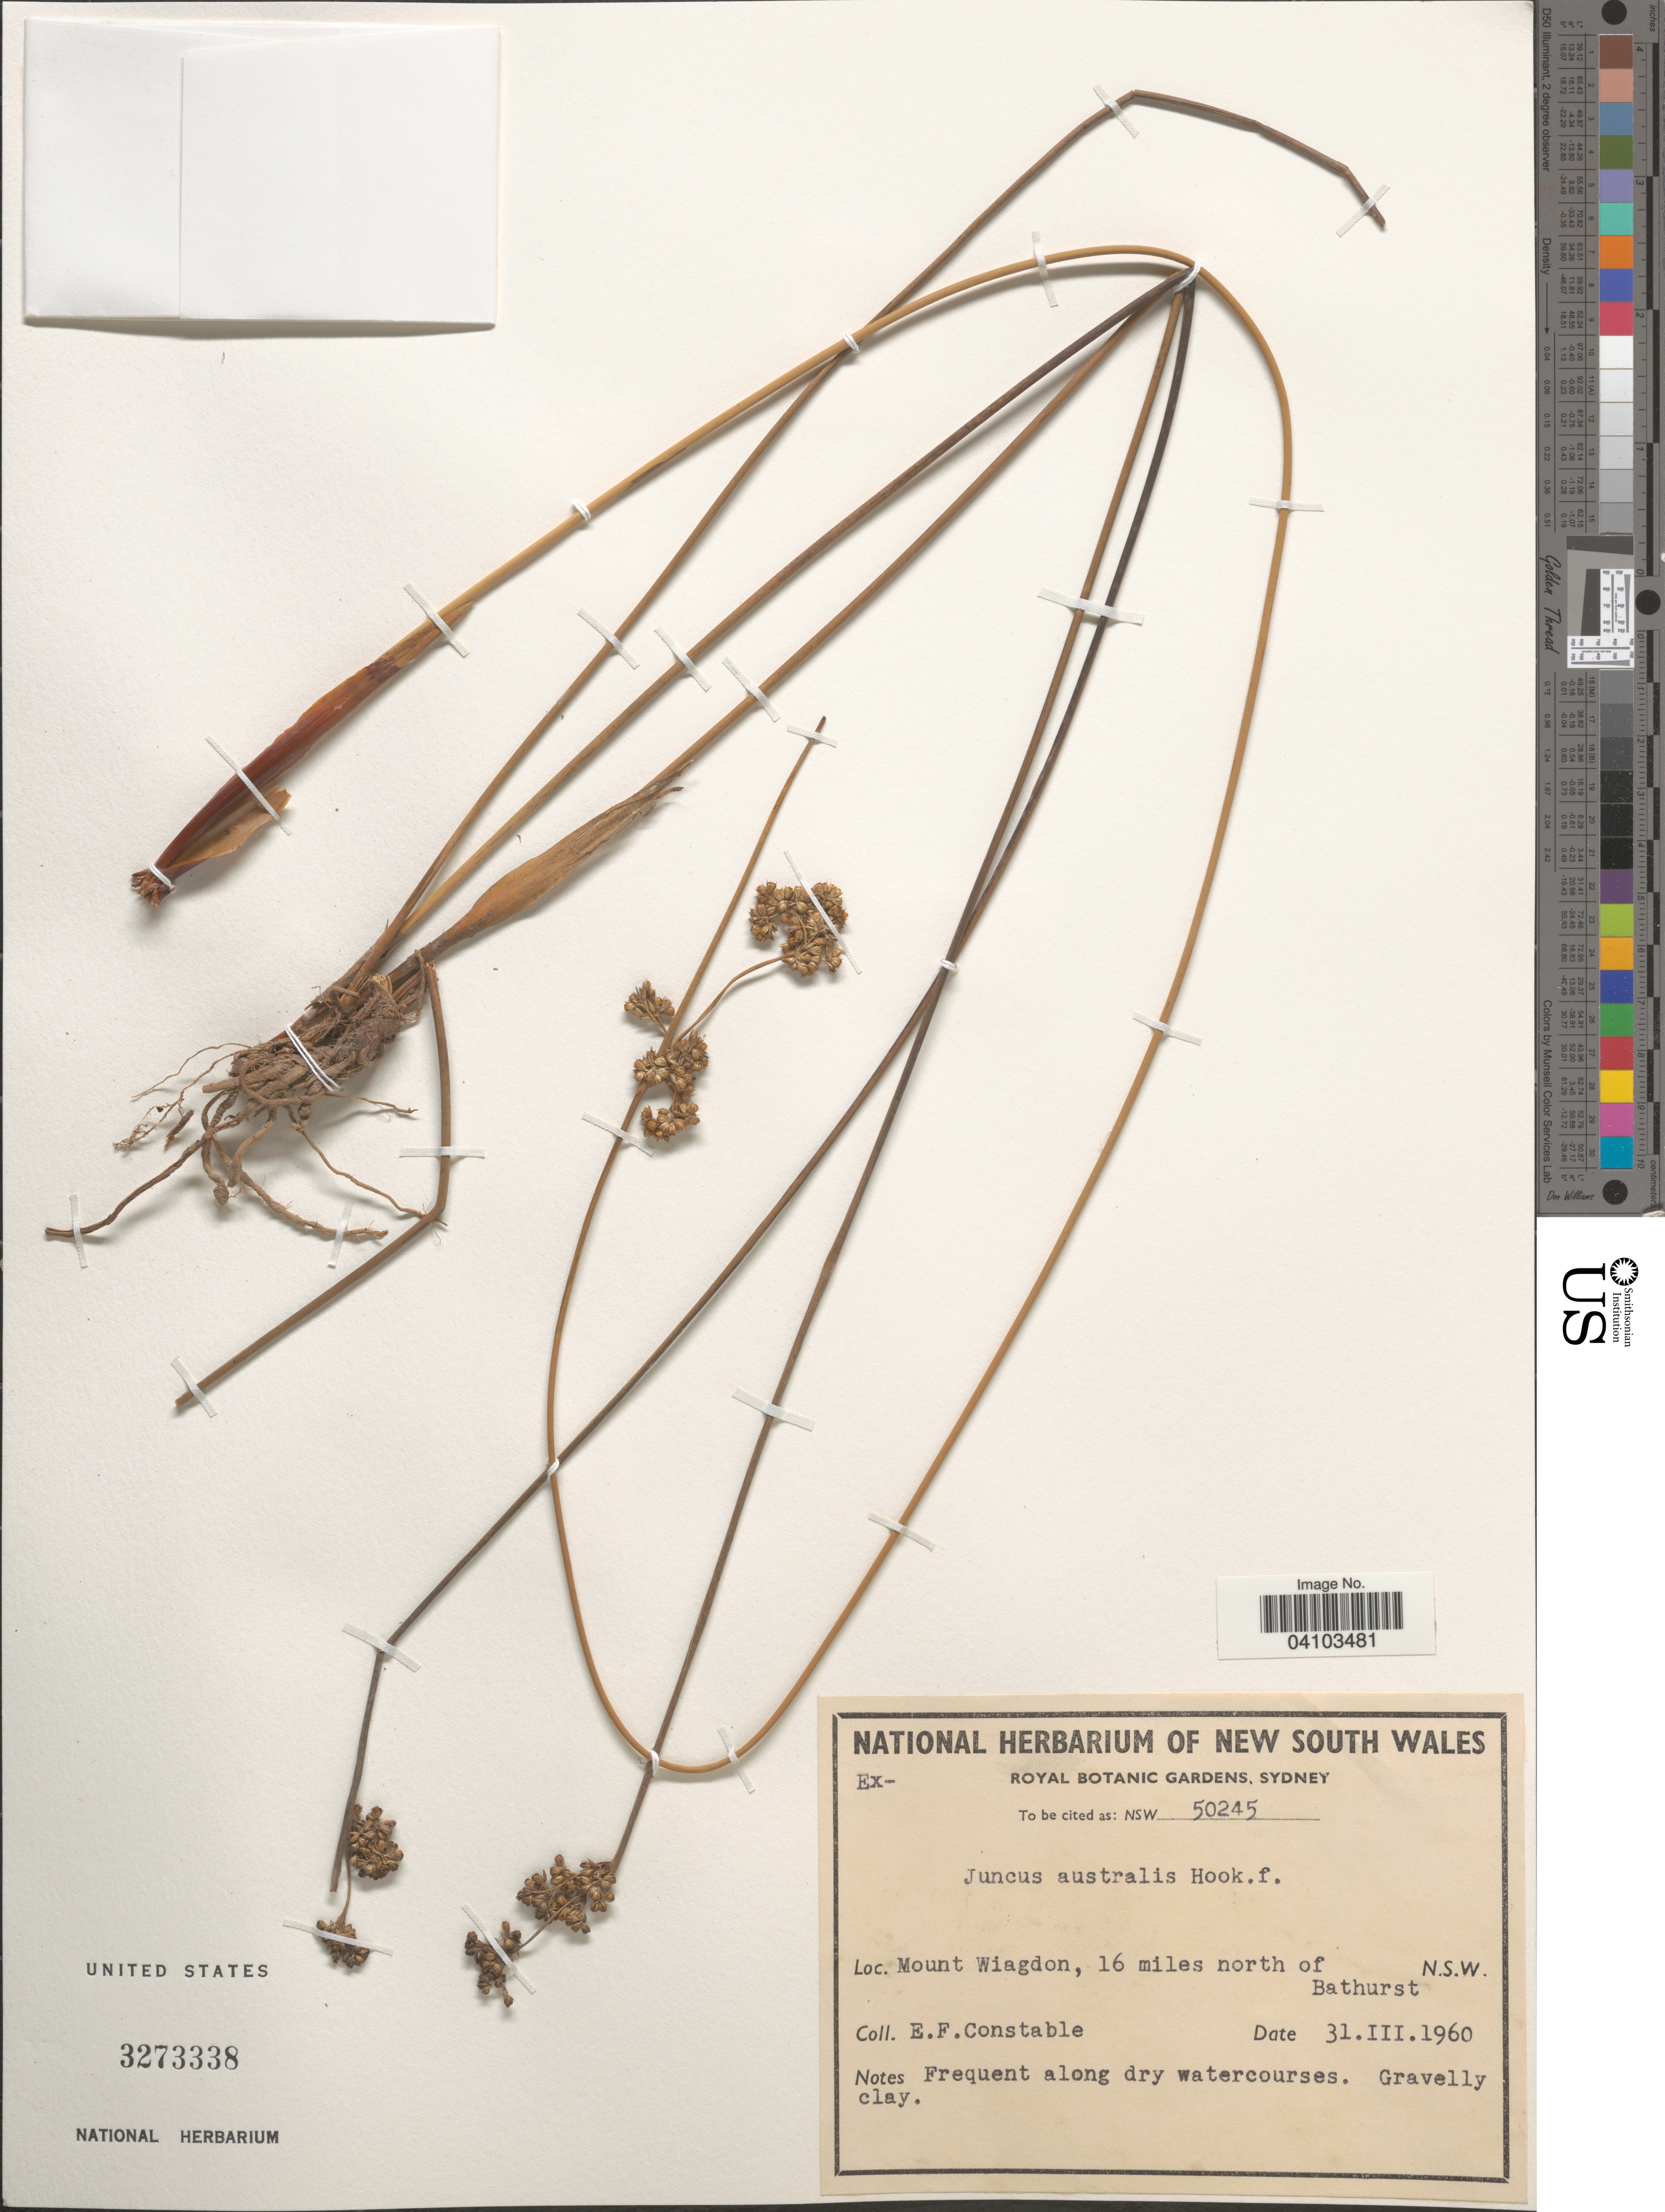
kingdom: Plantae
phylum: Tracheophyta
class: Liliopsida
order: Poales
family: Juncaceae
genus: Juncus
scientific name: Juncus australis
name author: Hook. f.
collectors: E. F. Constable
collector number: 50245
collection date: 1960-03-31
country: Australia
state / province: New South Wales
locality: Mount Wiagdon, 16 miles north of Bathurst.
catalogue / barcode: US 3273338